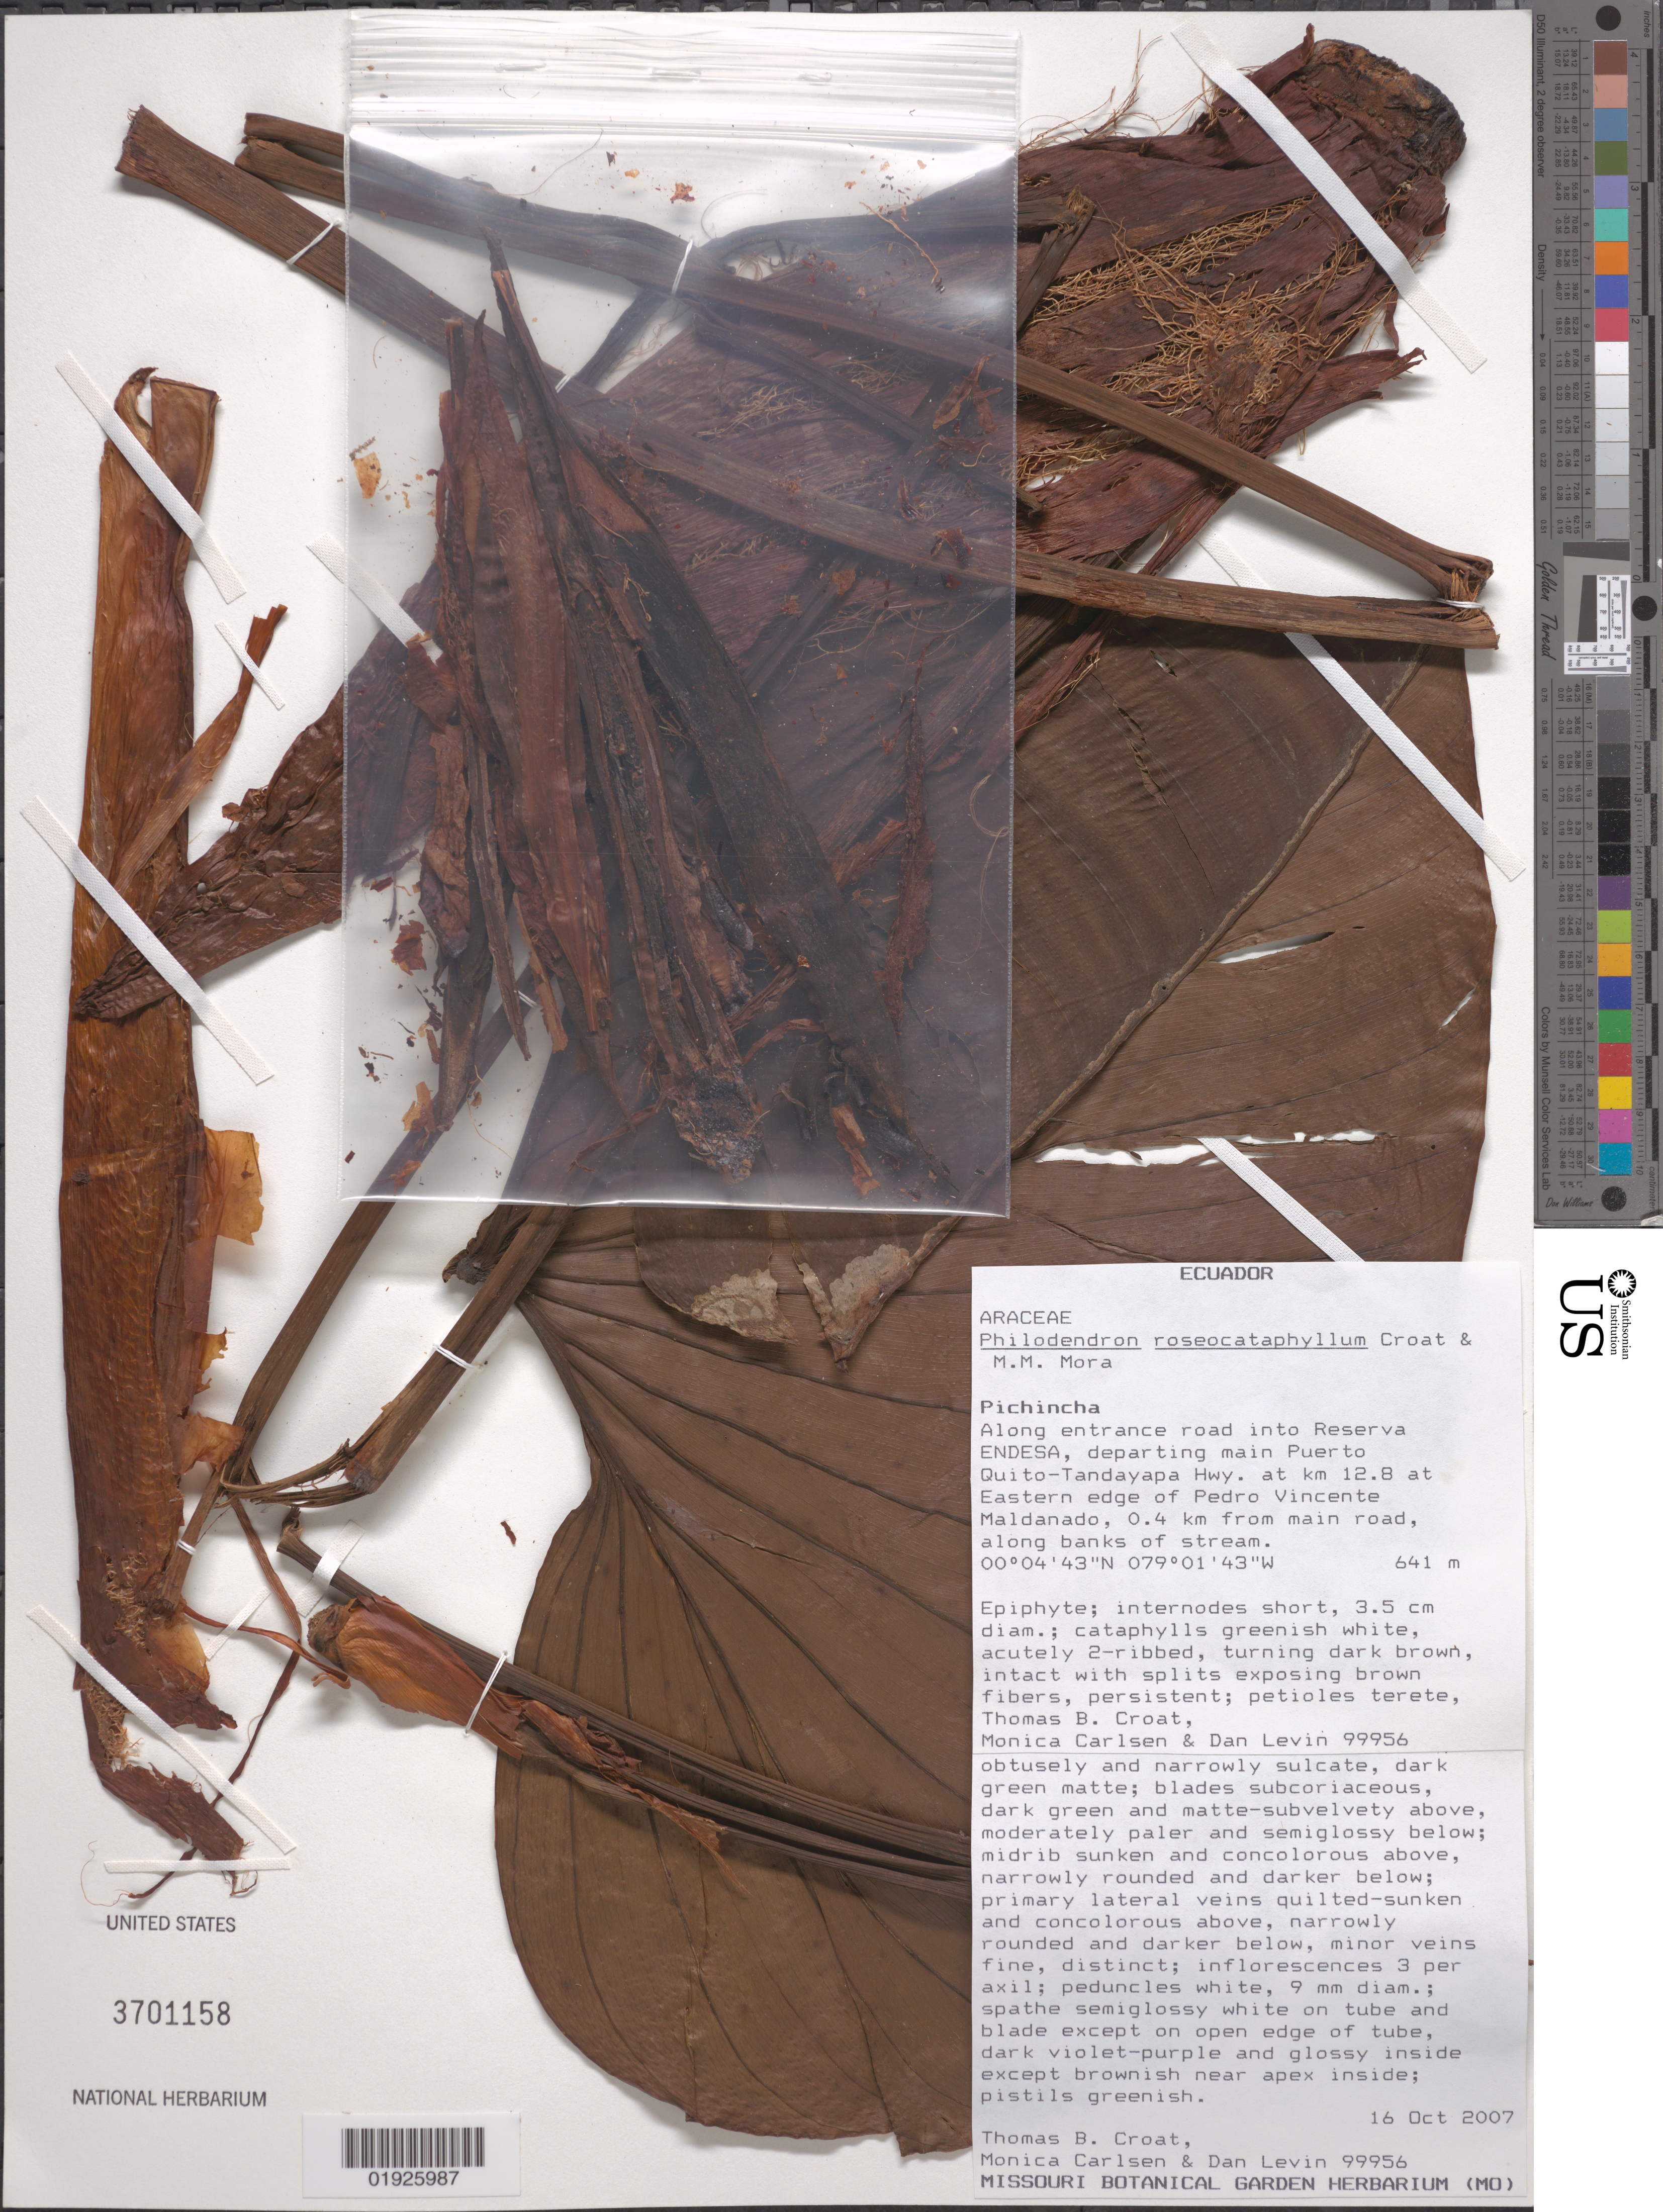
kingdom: Plantae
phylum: Tracheophyta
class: Liliopsida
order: Alismatales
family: Araceae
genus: Philodendron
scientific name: Philodendron roseocataphyllum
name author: Croat & M.M. Mora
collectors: T. B. Croat, M. M. Carlsen & D. Levin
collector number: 99956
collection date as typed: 16 Oct 2007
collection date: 2007-10-16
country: Ecuador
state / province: Pichincha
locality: Along entrance road into Reserva ENDESA, departing main Puerto Quito-Tandayapa Hwy at km 12.8 at Eastern edge of Pedro Vincente Maldanado, 0.4 km from main road.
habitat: Along banks of stream.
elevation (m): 641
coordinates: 00 04 43 N, 079 01 43 W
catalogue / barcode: US 3701158